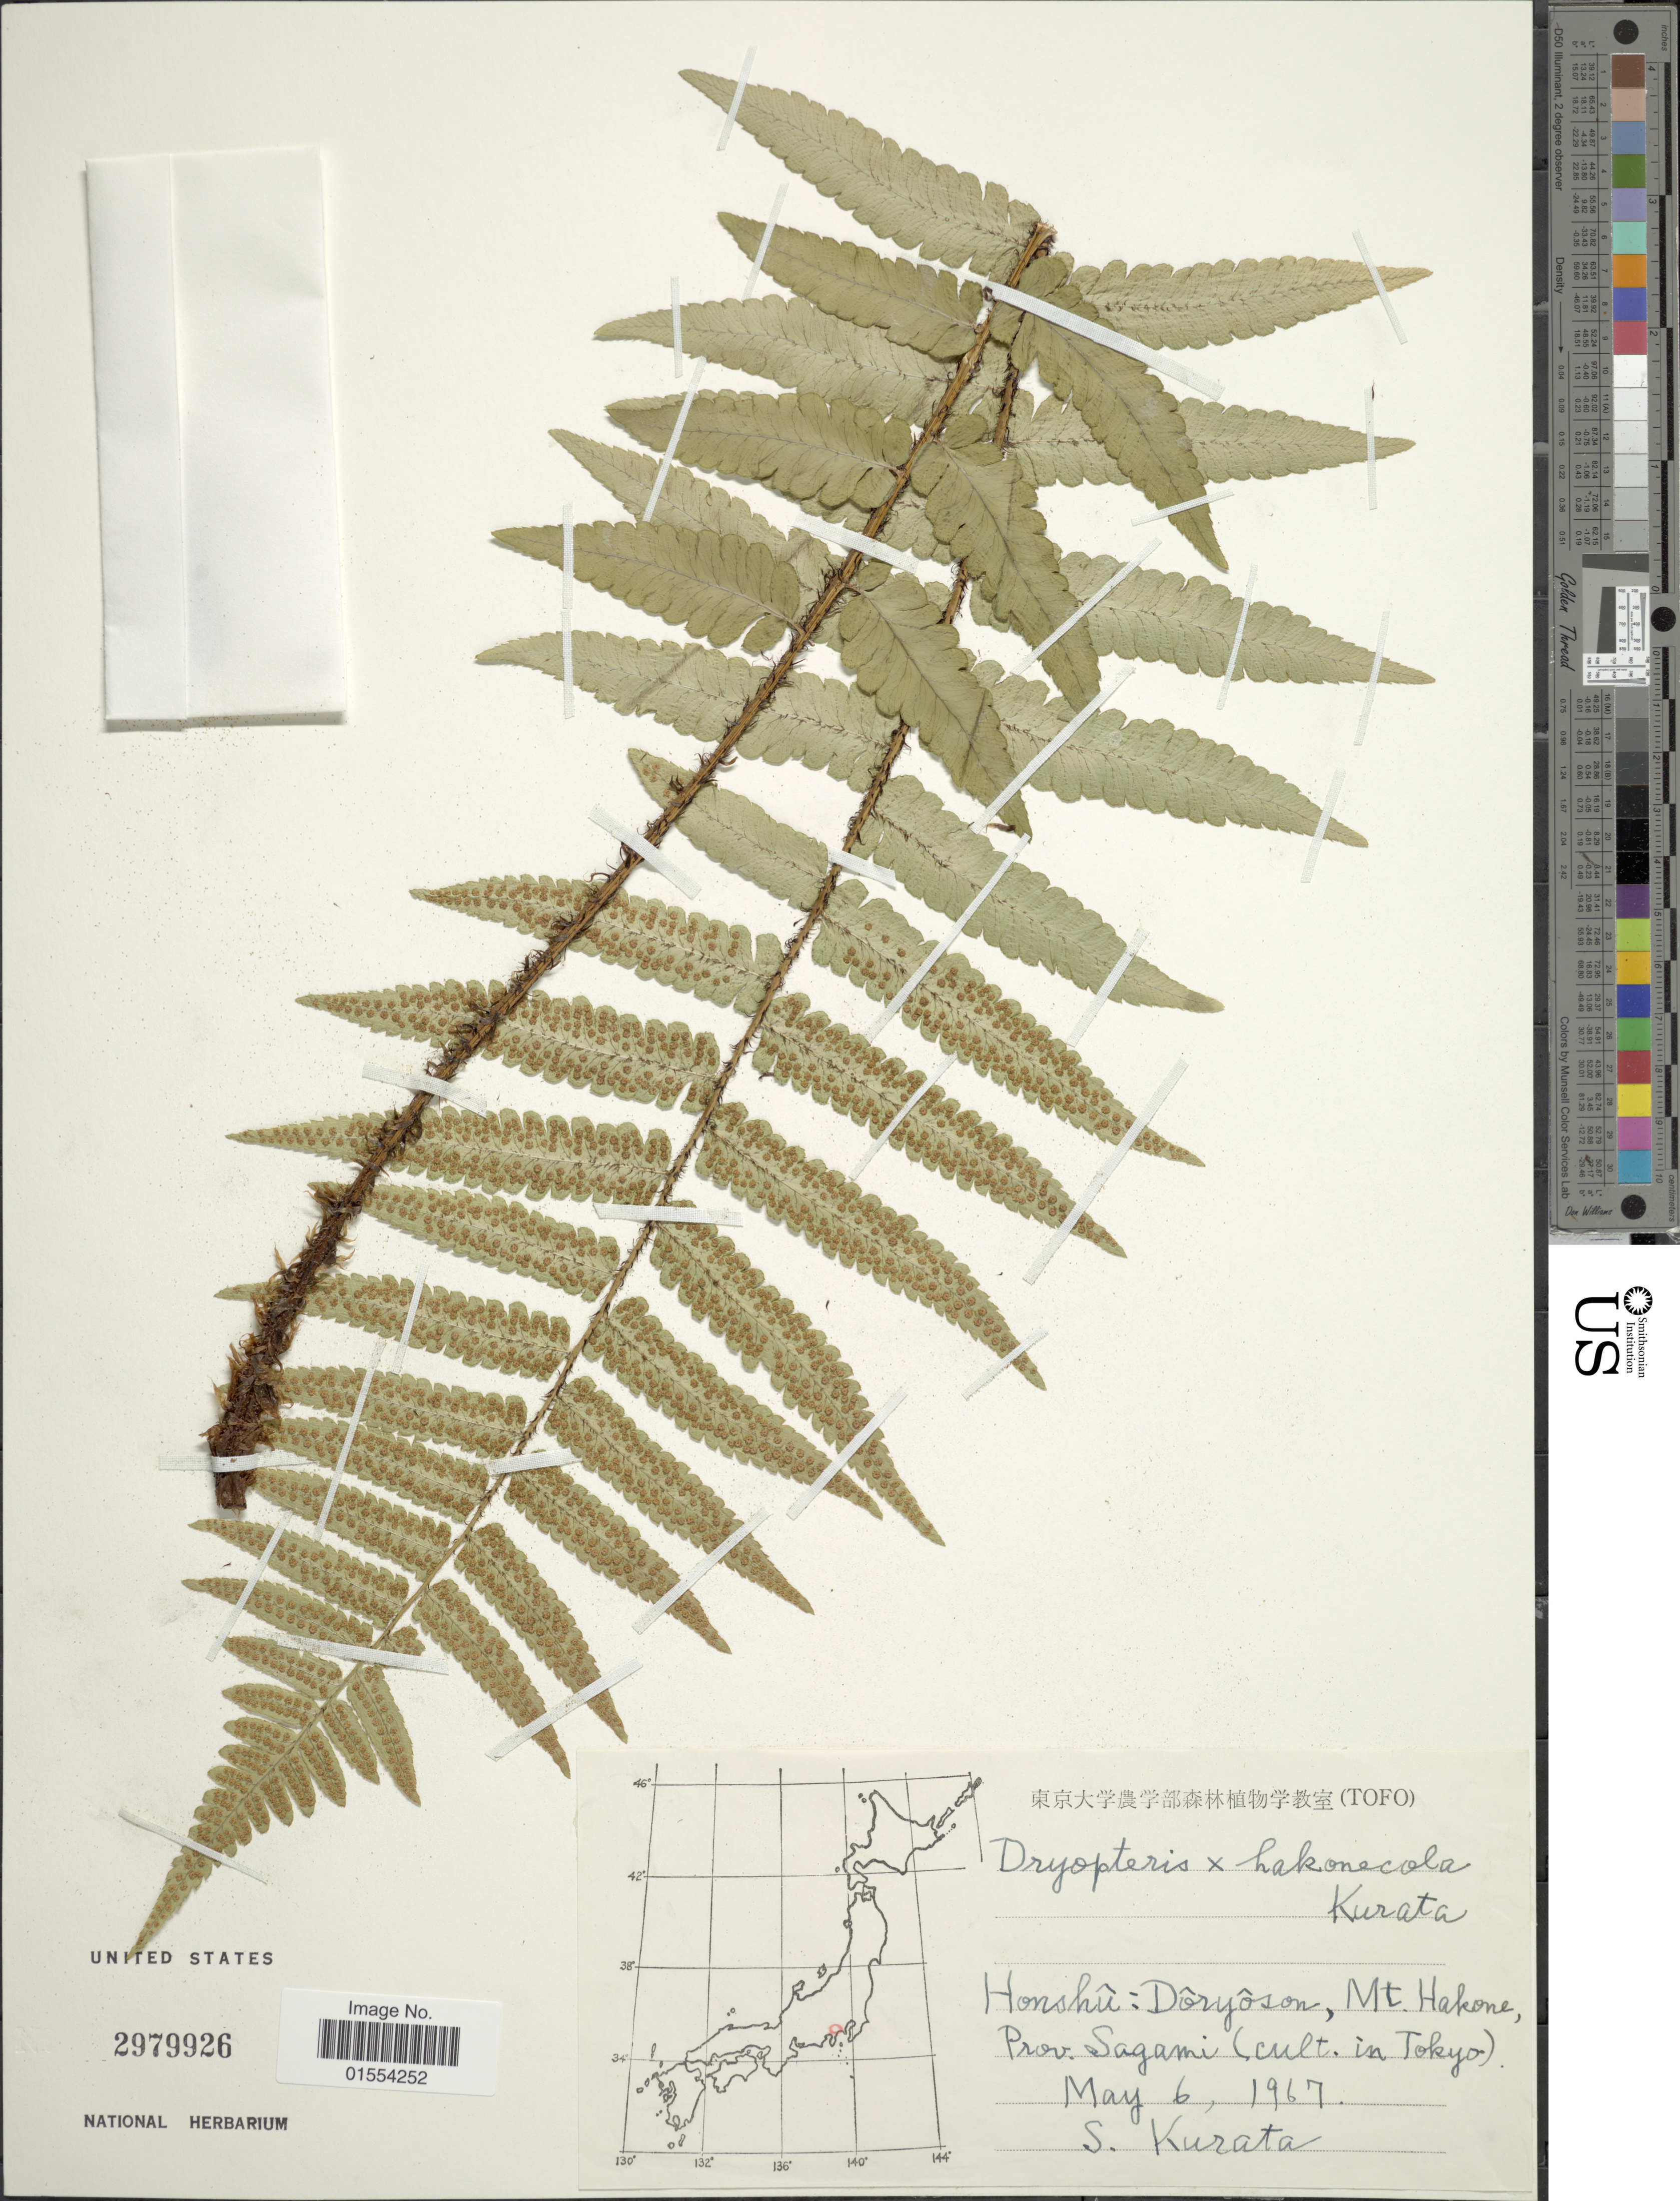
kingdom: Plantae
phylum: Tracheophyta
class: Polypodiopsida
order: Polypodiales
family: Dryopteridaceae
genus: Dryopteris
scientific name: Dryopteris x hakonecola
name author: Sa. Kurata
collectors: Sa. Kurata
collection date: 1967-05-06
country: Japan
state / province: Tokyo, Federal City of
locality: Tokyo.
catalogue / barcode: US 2979926